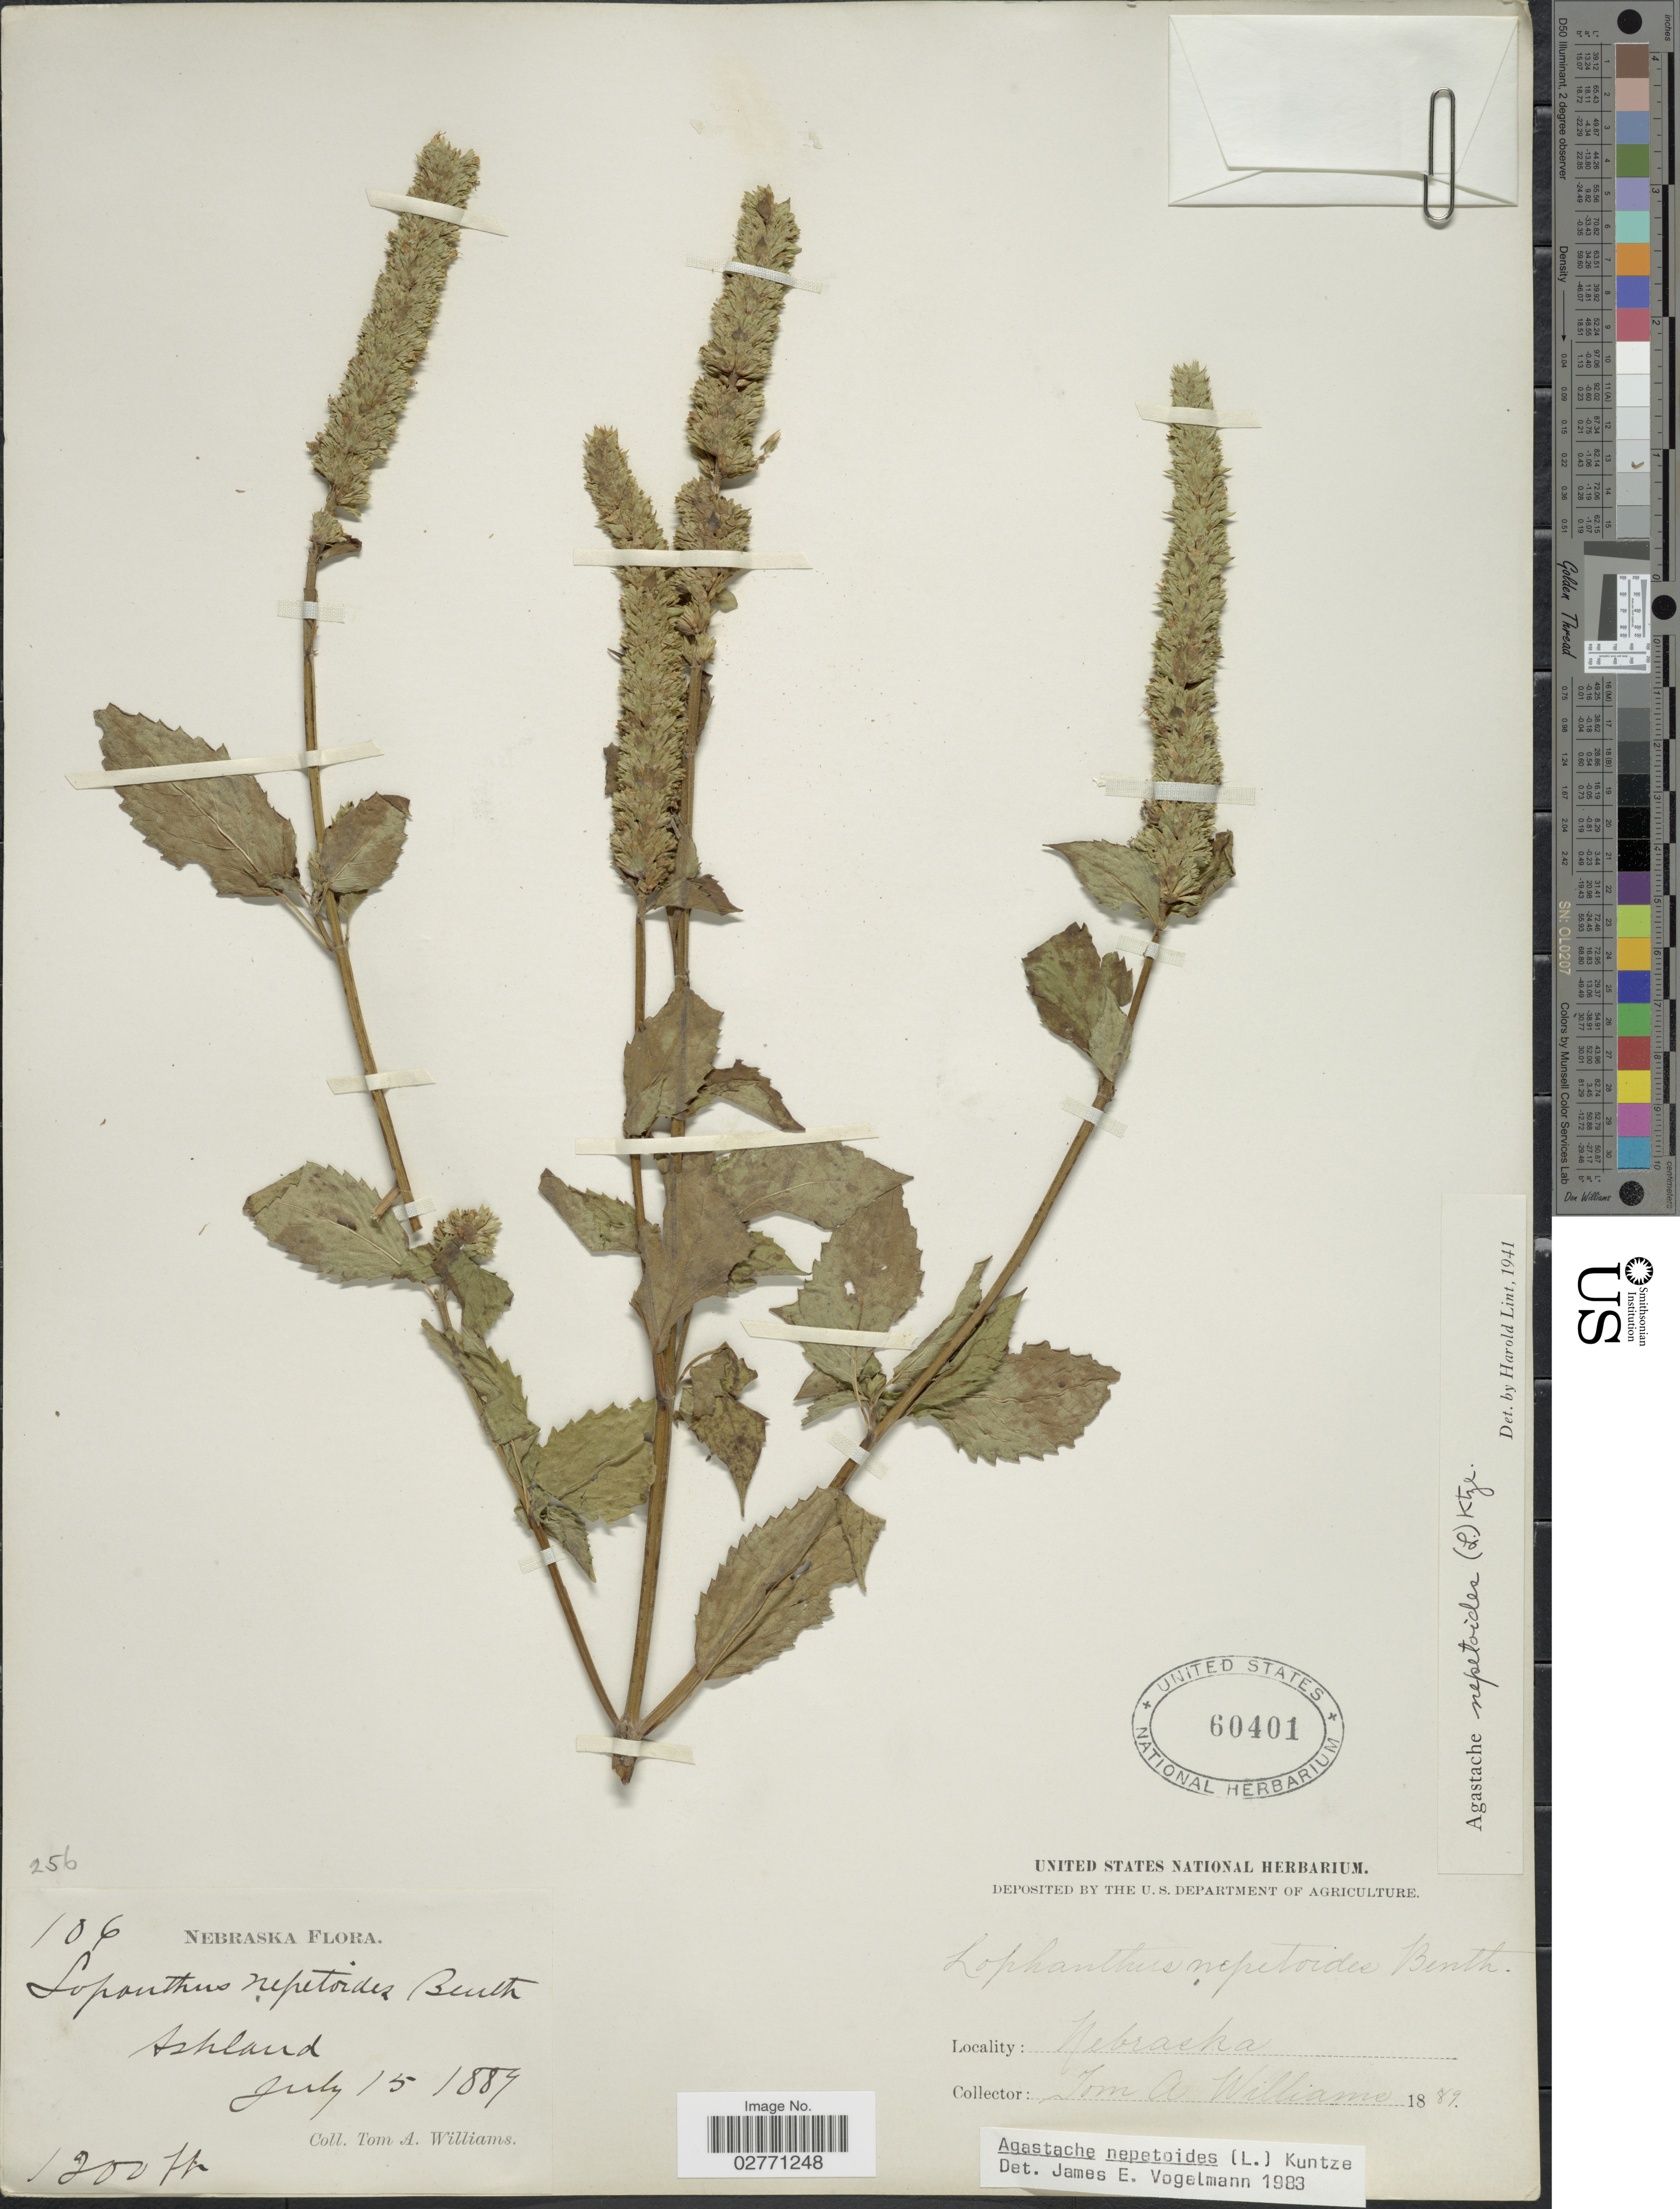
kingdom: Plantae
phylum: Tracheophyta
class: Magnoliopsida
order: Lamiales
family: Lamiaceae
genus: Agastache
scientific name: Agastache nepetoides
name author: (L.) Kuntze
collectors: T. A. Williams (herbarium)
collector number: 106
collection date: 1889-07-15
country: United States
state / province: Nebraska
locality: Ashland.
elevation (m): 366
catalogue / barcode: US 60401